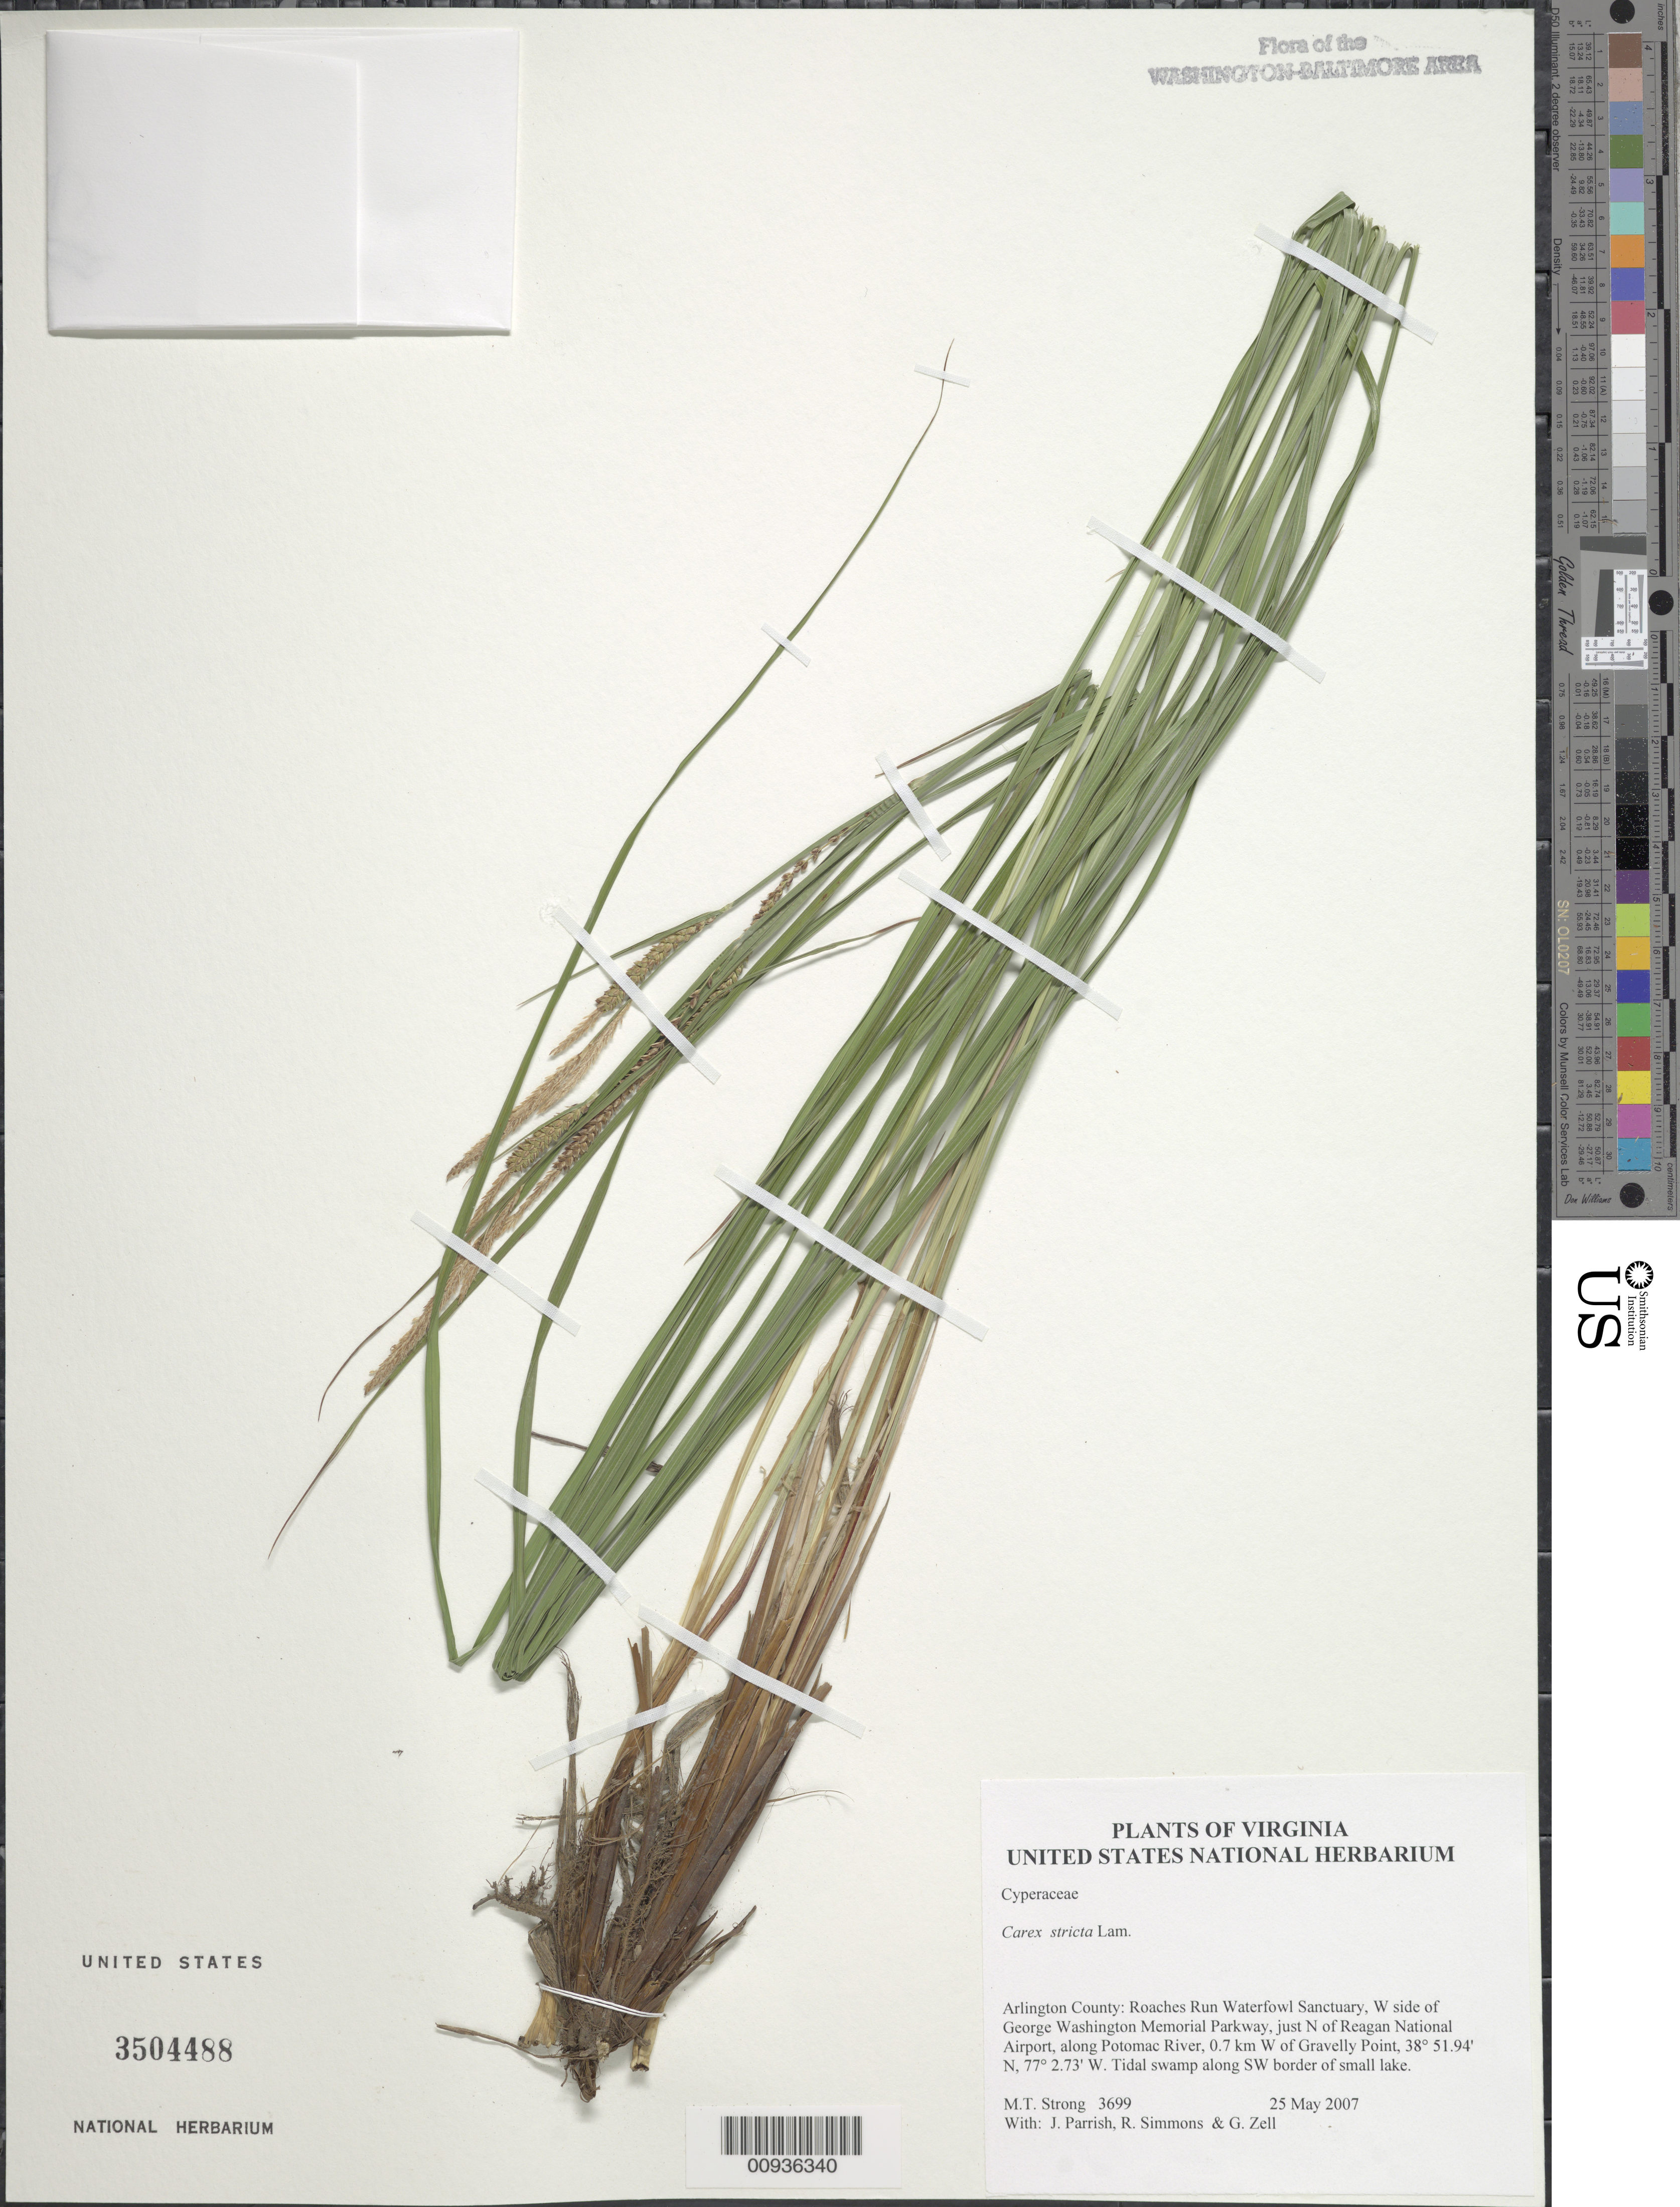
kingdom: Plantae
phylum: Tracheophyta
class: Liliopsida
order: Poales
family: Cyperaceae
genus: Carex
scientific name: Carex stricta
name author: Lam.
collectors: M. T. Strong, J. Parrish, R. Simmons & G. Zell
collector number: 3699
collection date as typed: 11 Sep 2006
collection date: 2006-09-11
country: United States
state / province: Virginia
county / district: Arlington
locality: Roaches Run Waterfowl Sanctuary, W side of George Washington Memorial Parkway, just N of Reagan National Airport, along Potomac River, 0.7 km W of Gravelly Point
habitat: tidal swamp along SW border of small lake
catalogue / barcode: US 3504488